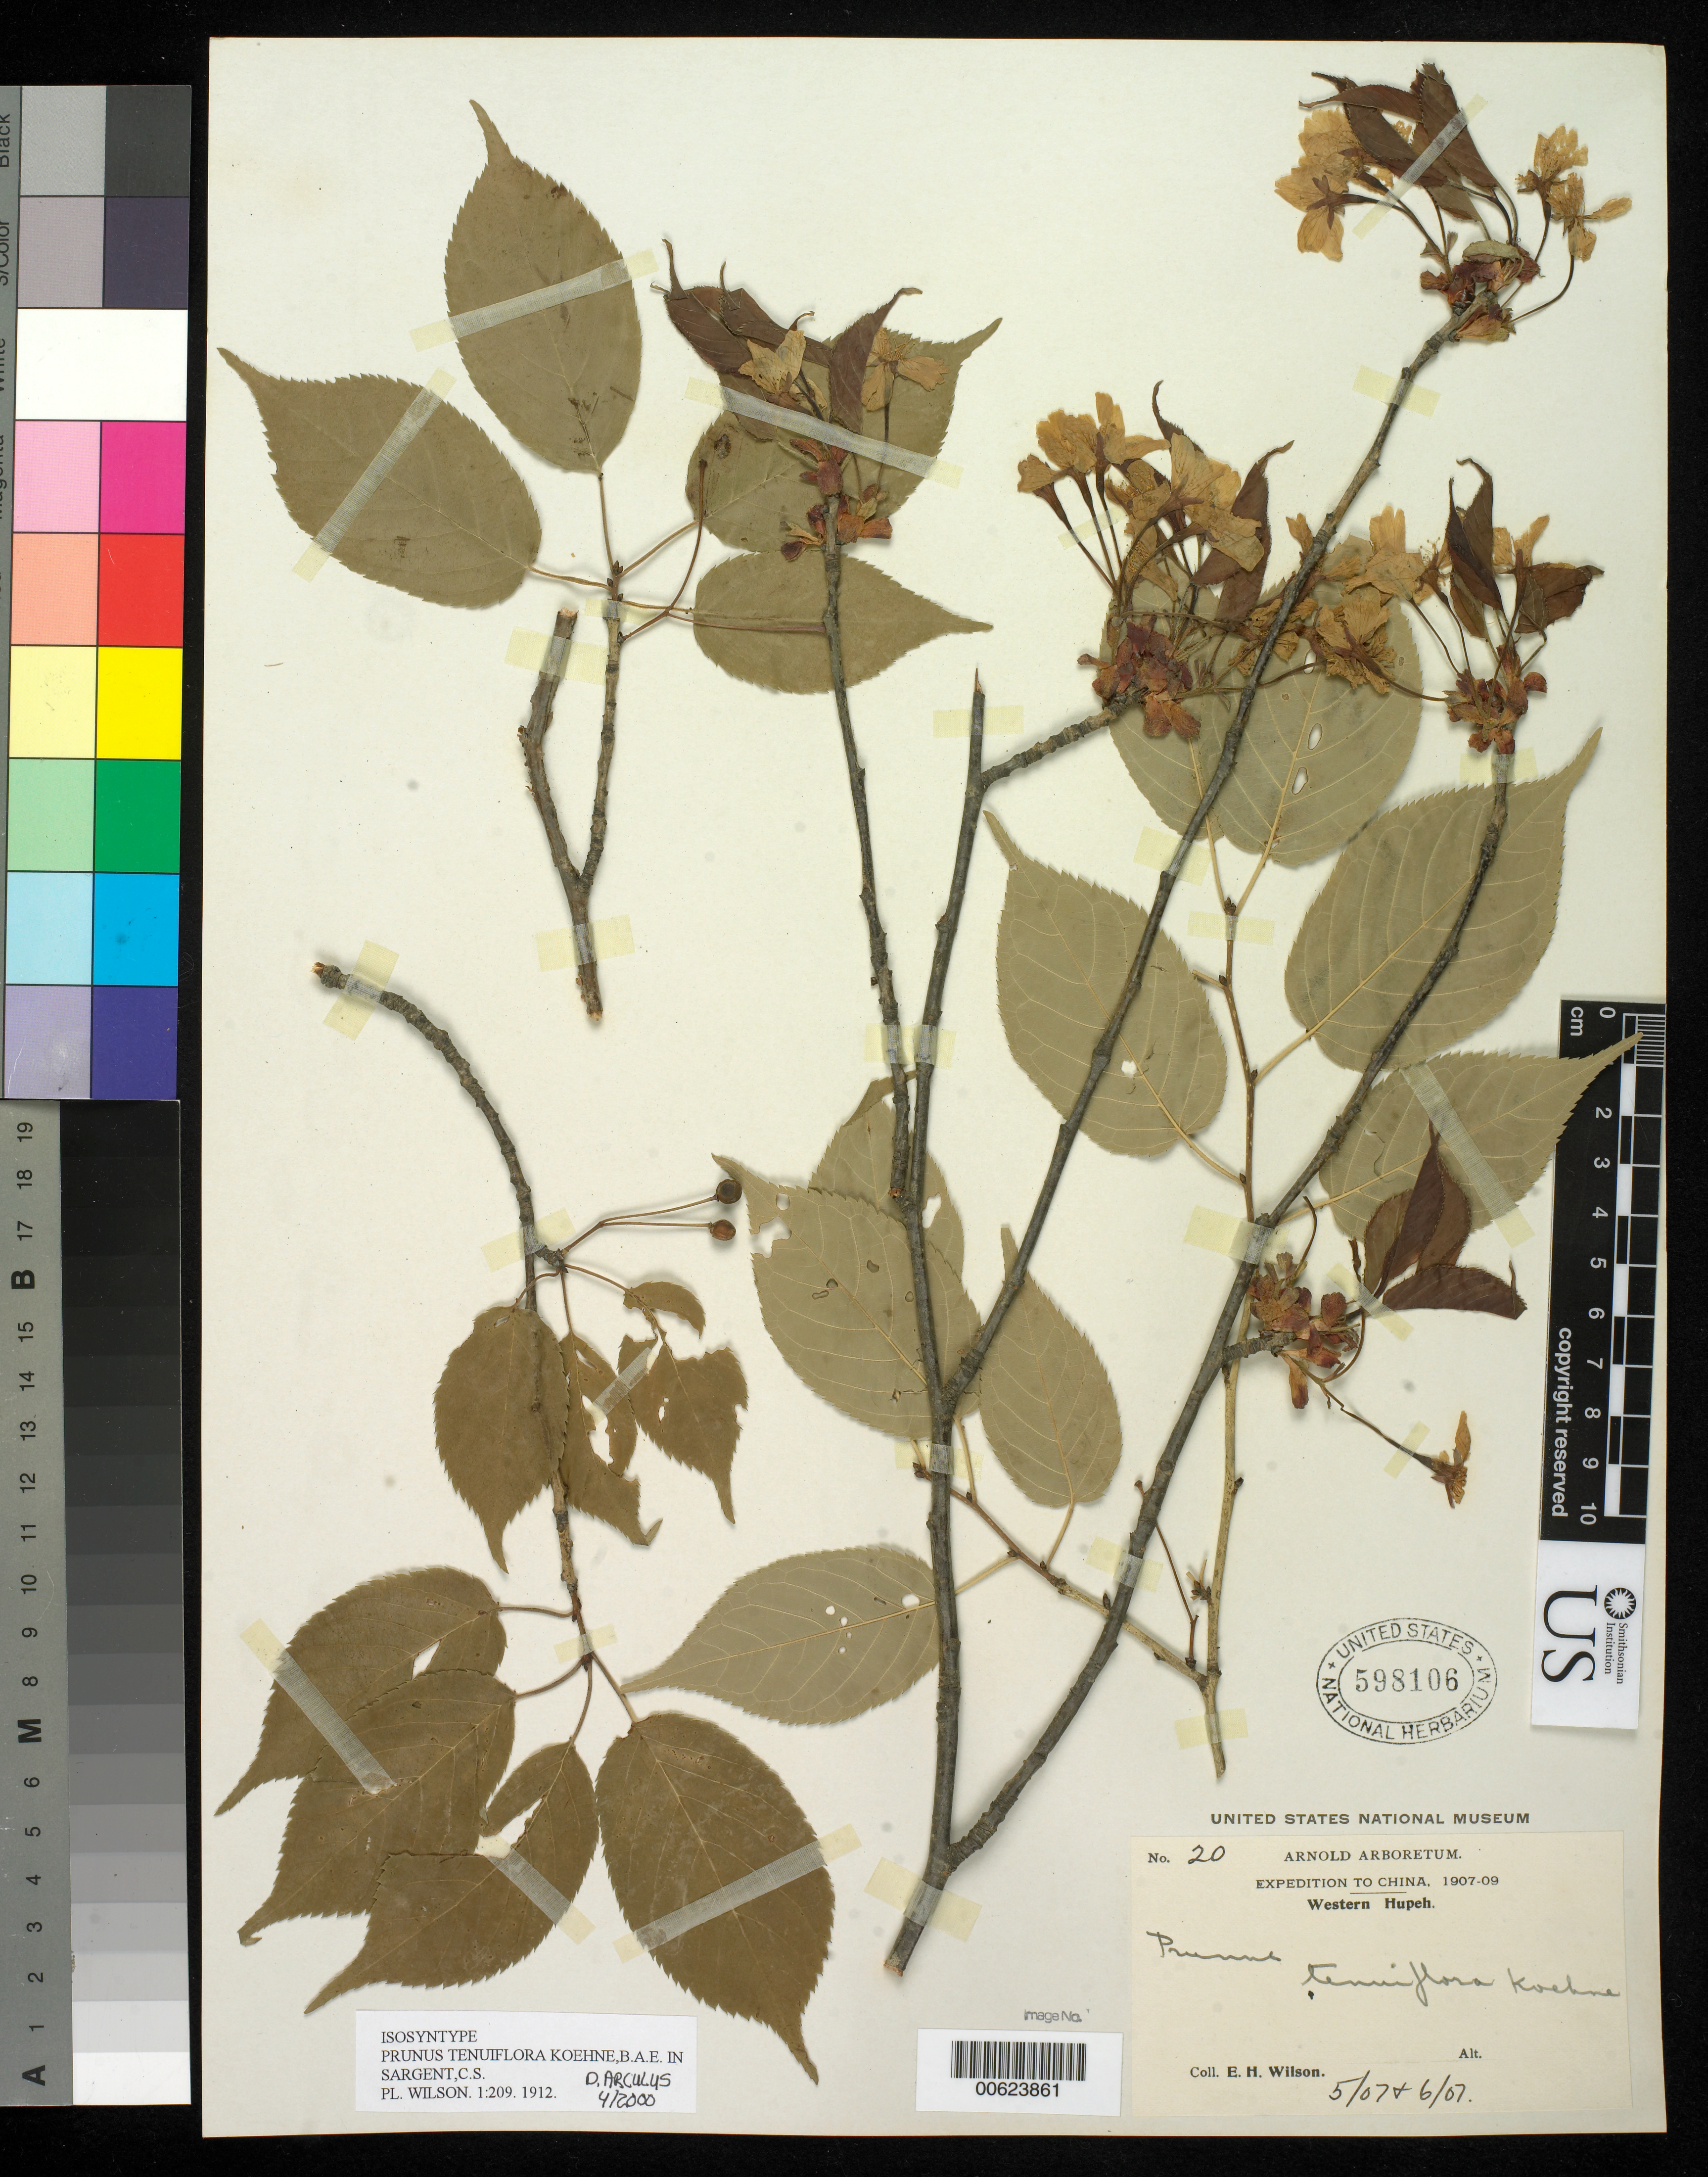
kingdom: Plantae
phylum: Tracheophyta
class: Magnoliopsida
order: Rosales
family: Rosaceae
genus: Prunus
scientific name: Prunus tenuiflora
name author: Koehne in Sarg.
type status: Isosyntype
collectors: E. H. Wilson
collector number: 20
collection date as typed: May 1907 and -- Jun 1907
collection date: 1907-05,1907-06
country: China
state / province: Hubei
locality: Western Hupeh.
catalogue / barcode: US 598106